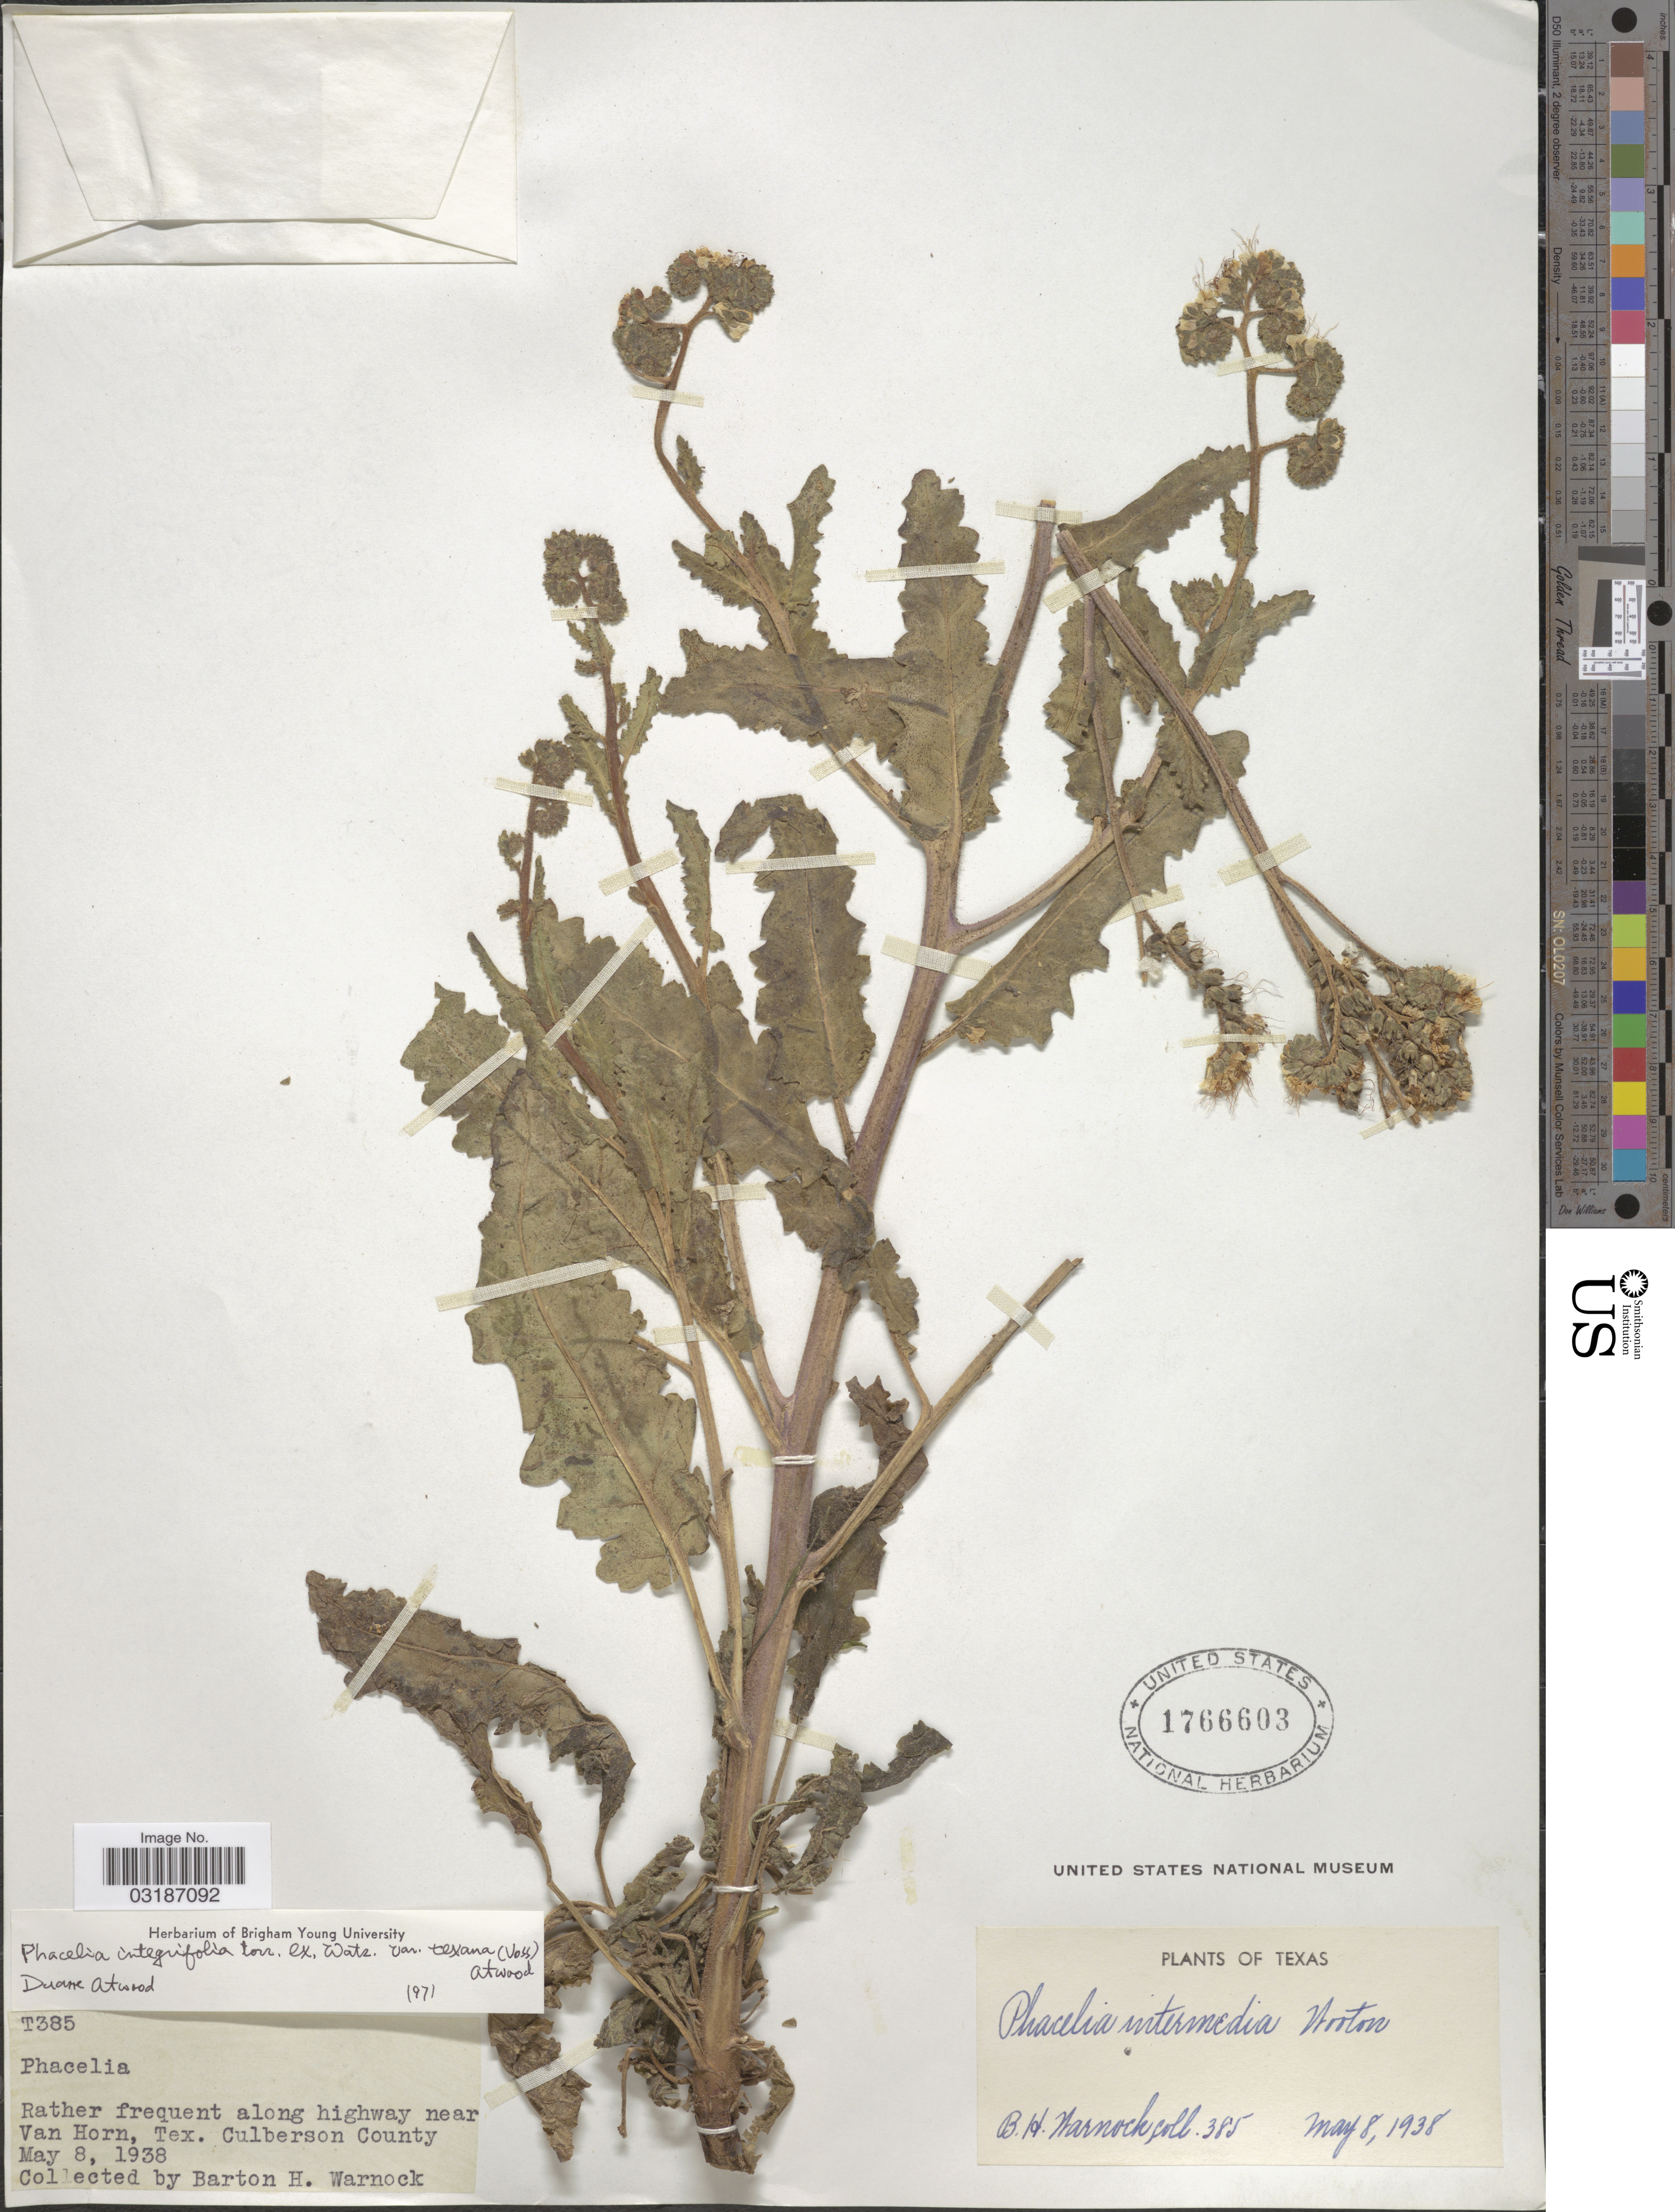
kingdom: Plantae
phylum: Tracheophyta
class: Magnoliopsida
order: Boraginales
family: Hydrophyllaceae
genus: Phacelia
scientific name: Phacelia integrifolia var. texana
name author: (J.W. Voss) N.D. Atwood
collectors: B. H. Warnock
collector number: T385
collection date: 1938-05-08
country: United States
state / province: Texas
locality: Along highway near Van Horn. Culberson County.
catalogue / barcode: US 1766603